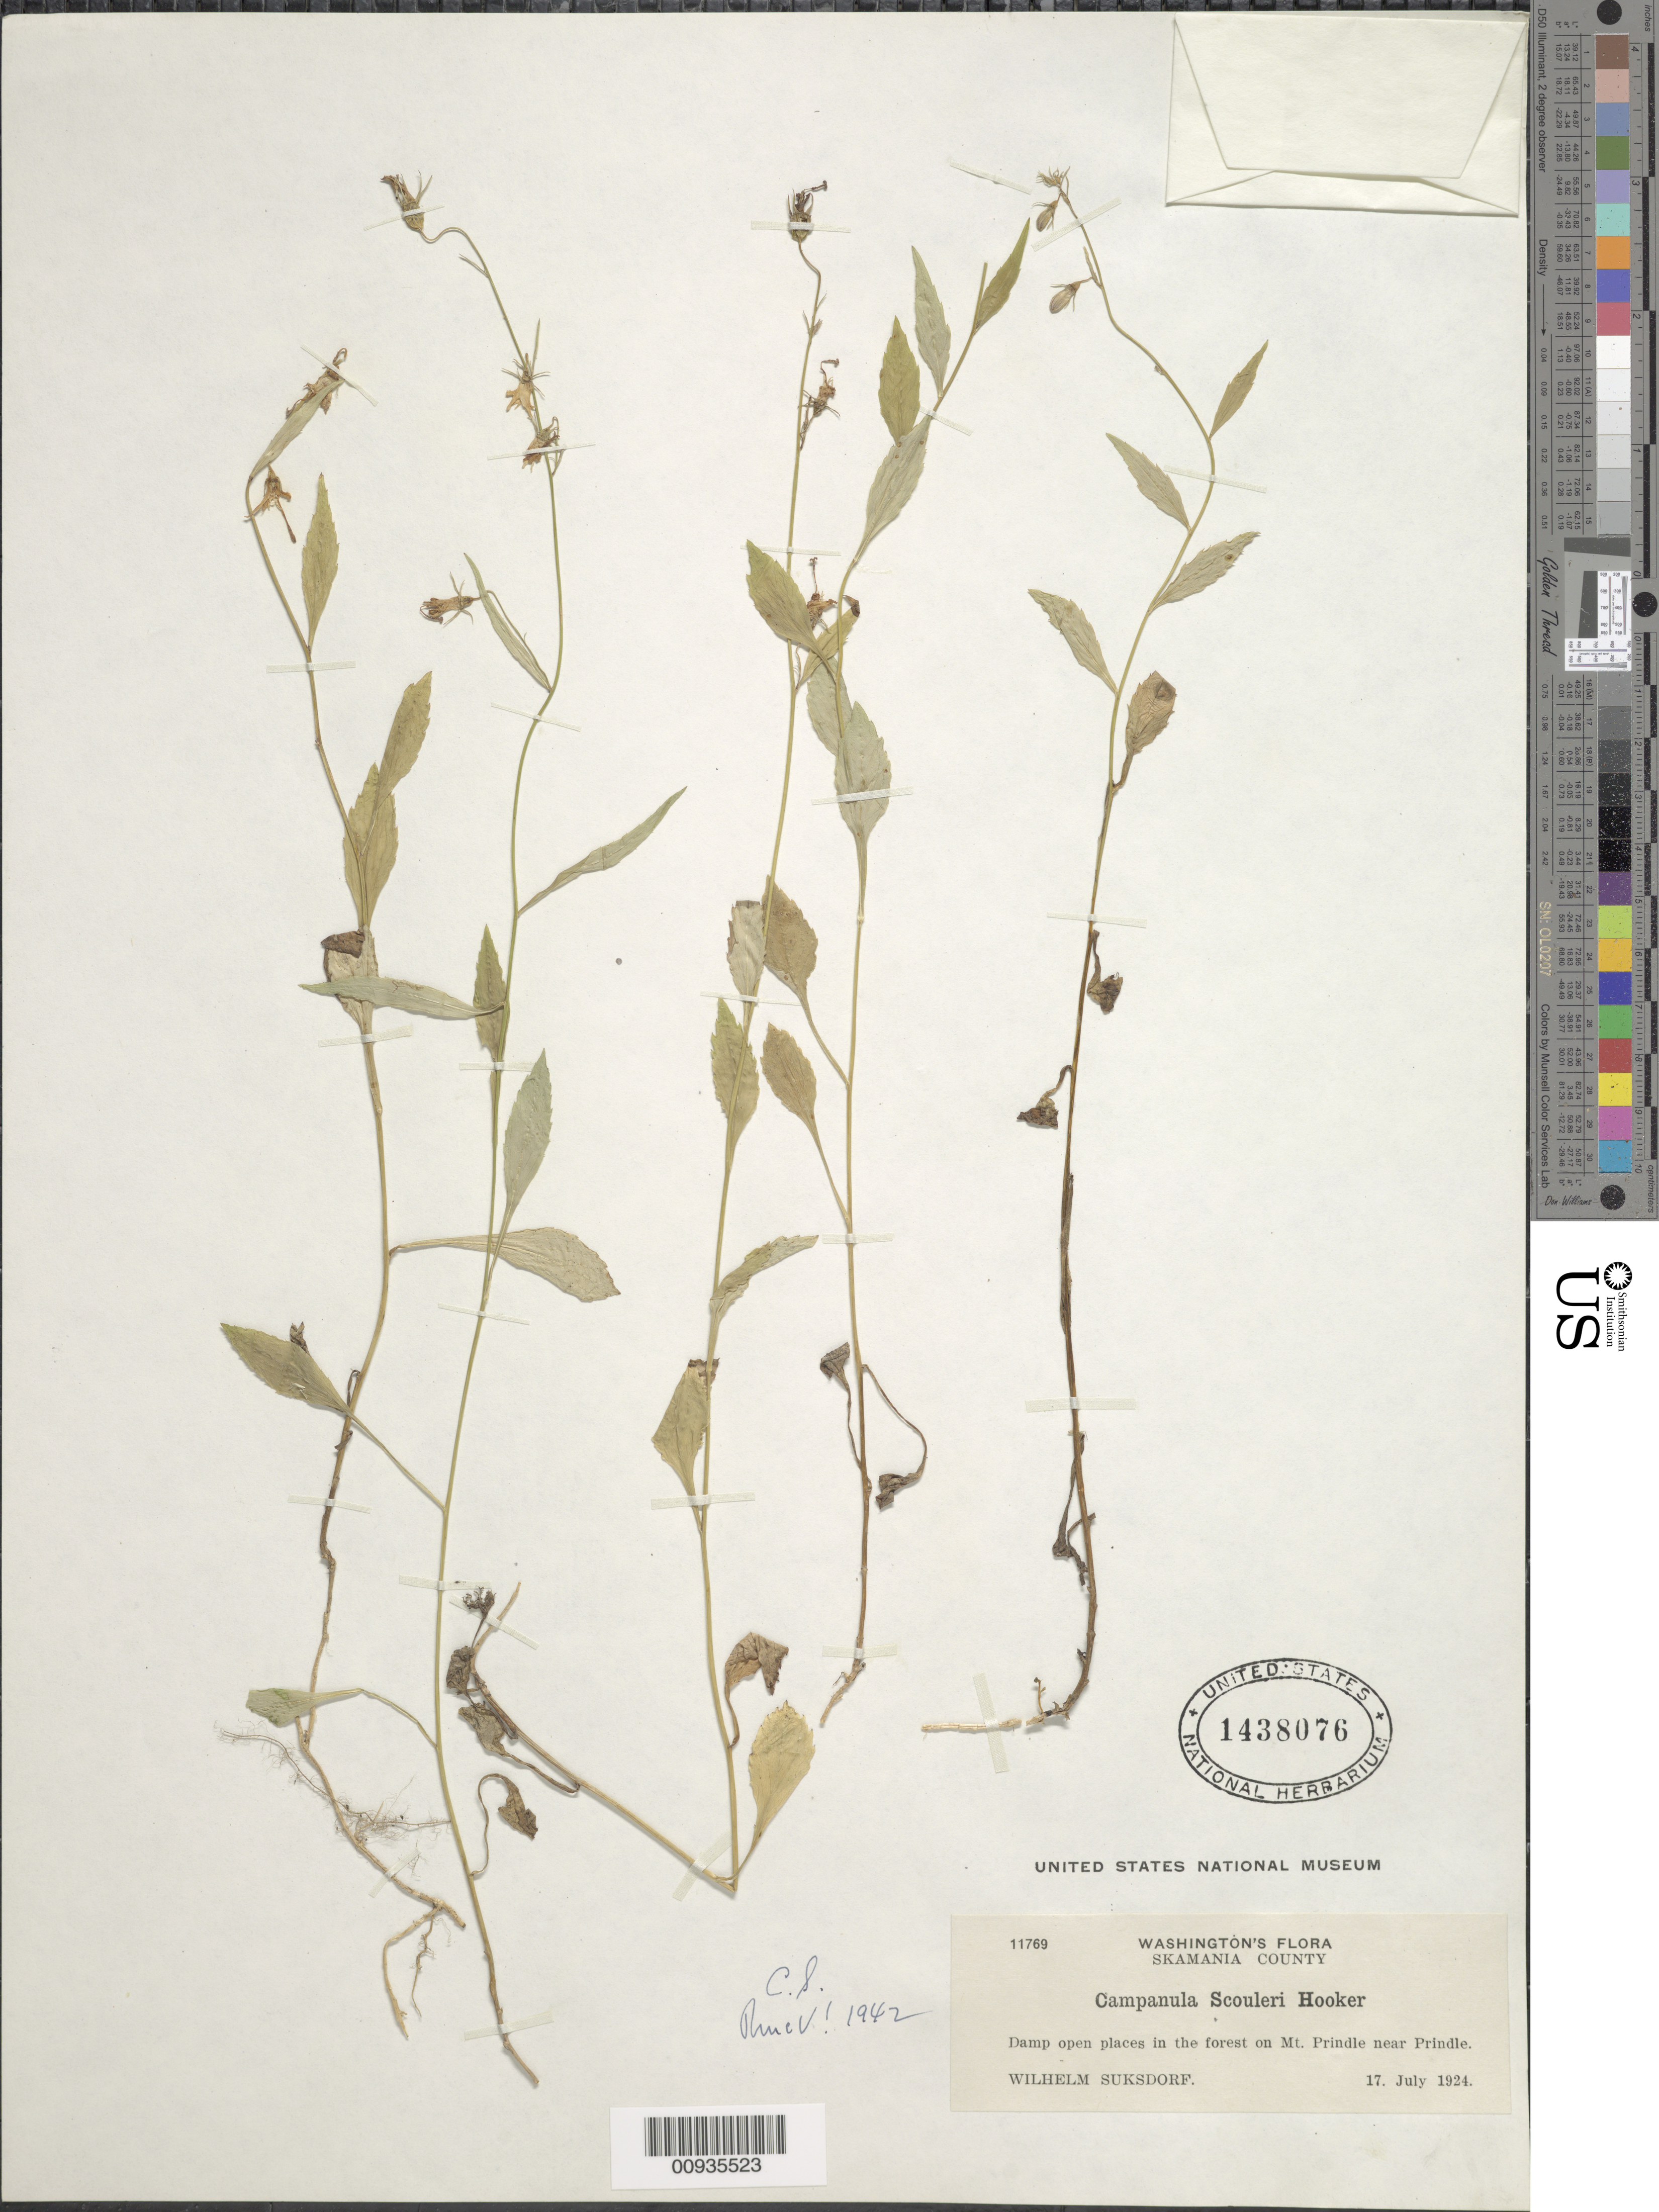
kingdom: Plantae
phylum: Tracheophyta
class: Magnoliopsida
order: Asterales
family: Campanulaceae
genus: Campanula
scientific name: Campanula scouleri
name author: Hook.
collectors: W. N. Suksdorf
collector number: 11769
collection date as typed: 17 July 1924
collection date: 1924-07-17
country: United States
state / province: Washington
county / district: Skamania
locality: On Mt. Prindle near Prindle.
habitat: damp open places in the forest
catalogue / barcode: US 1438076